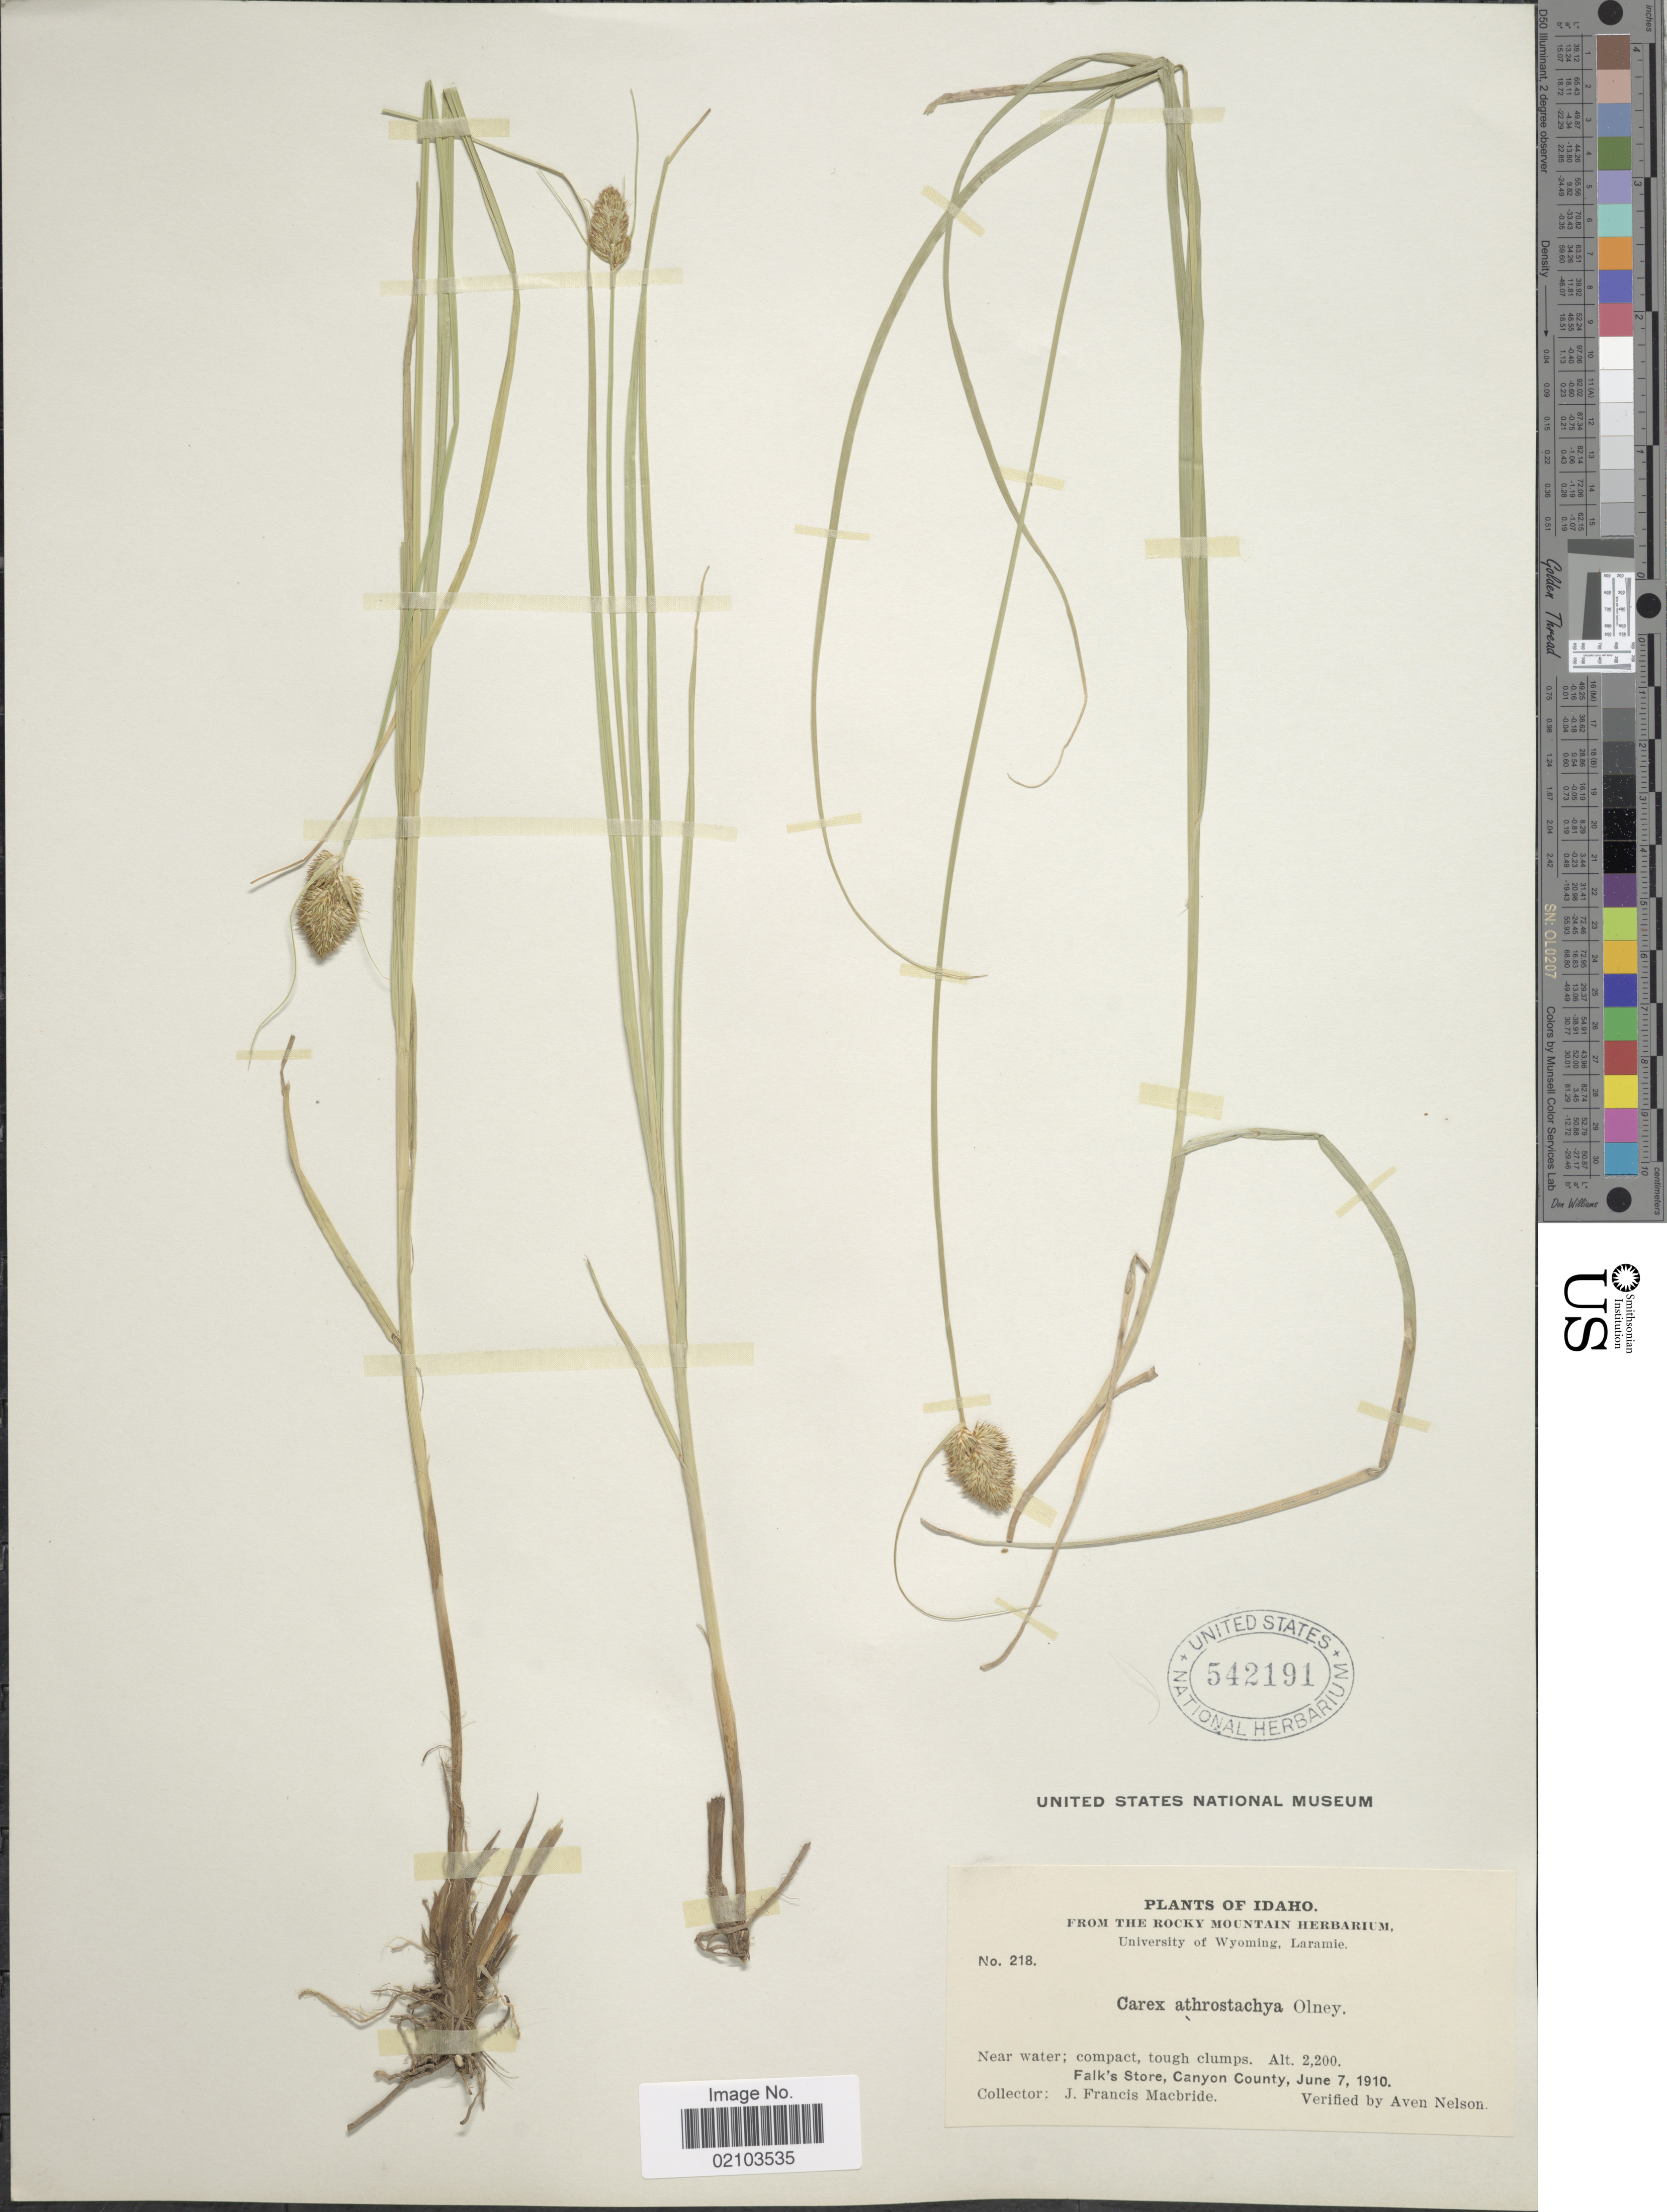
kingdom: Plantae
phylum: Tracheophyta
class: Liliopsida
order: Poales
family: Cyperaceae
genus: Carex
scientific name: Carex athrostachya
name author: Olney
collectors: J. F. Macbride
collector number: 218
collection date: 1910-06-07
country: United States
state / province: Idaho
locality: Near water, Falk's Store, Canyon County.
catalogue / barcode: US 542191